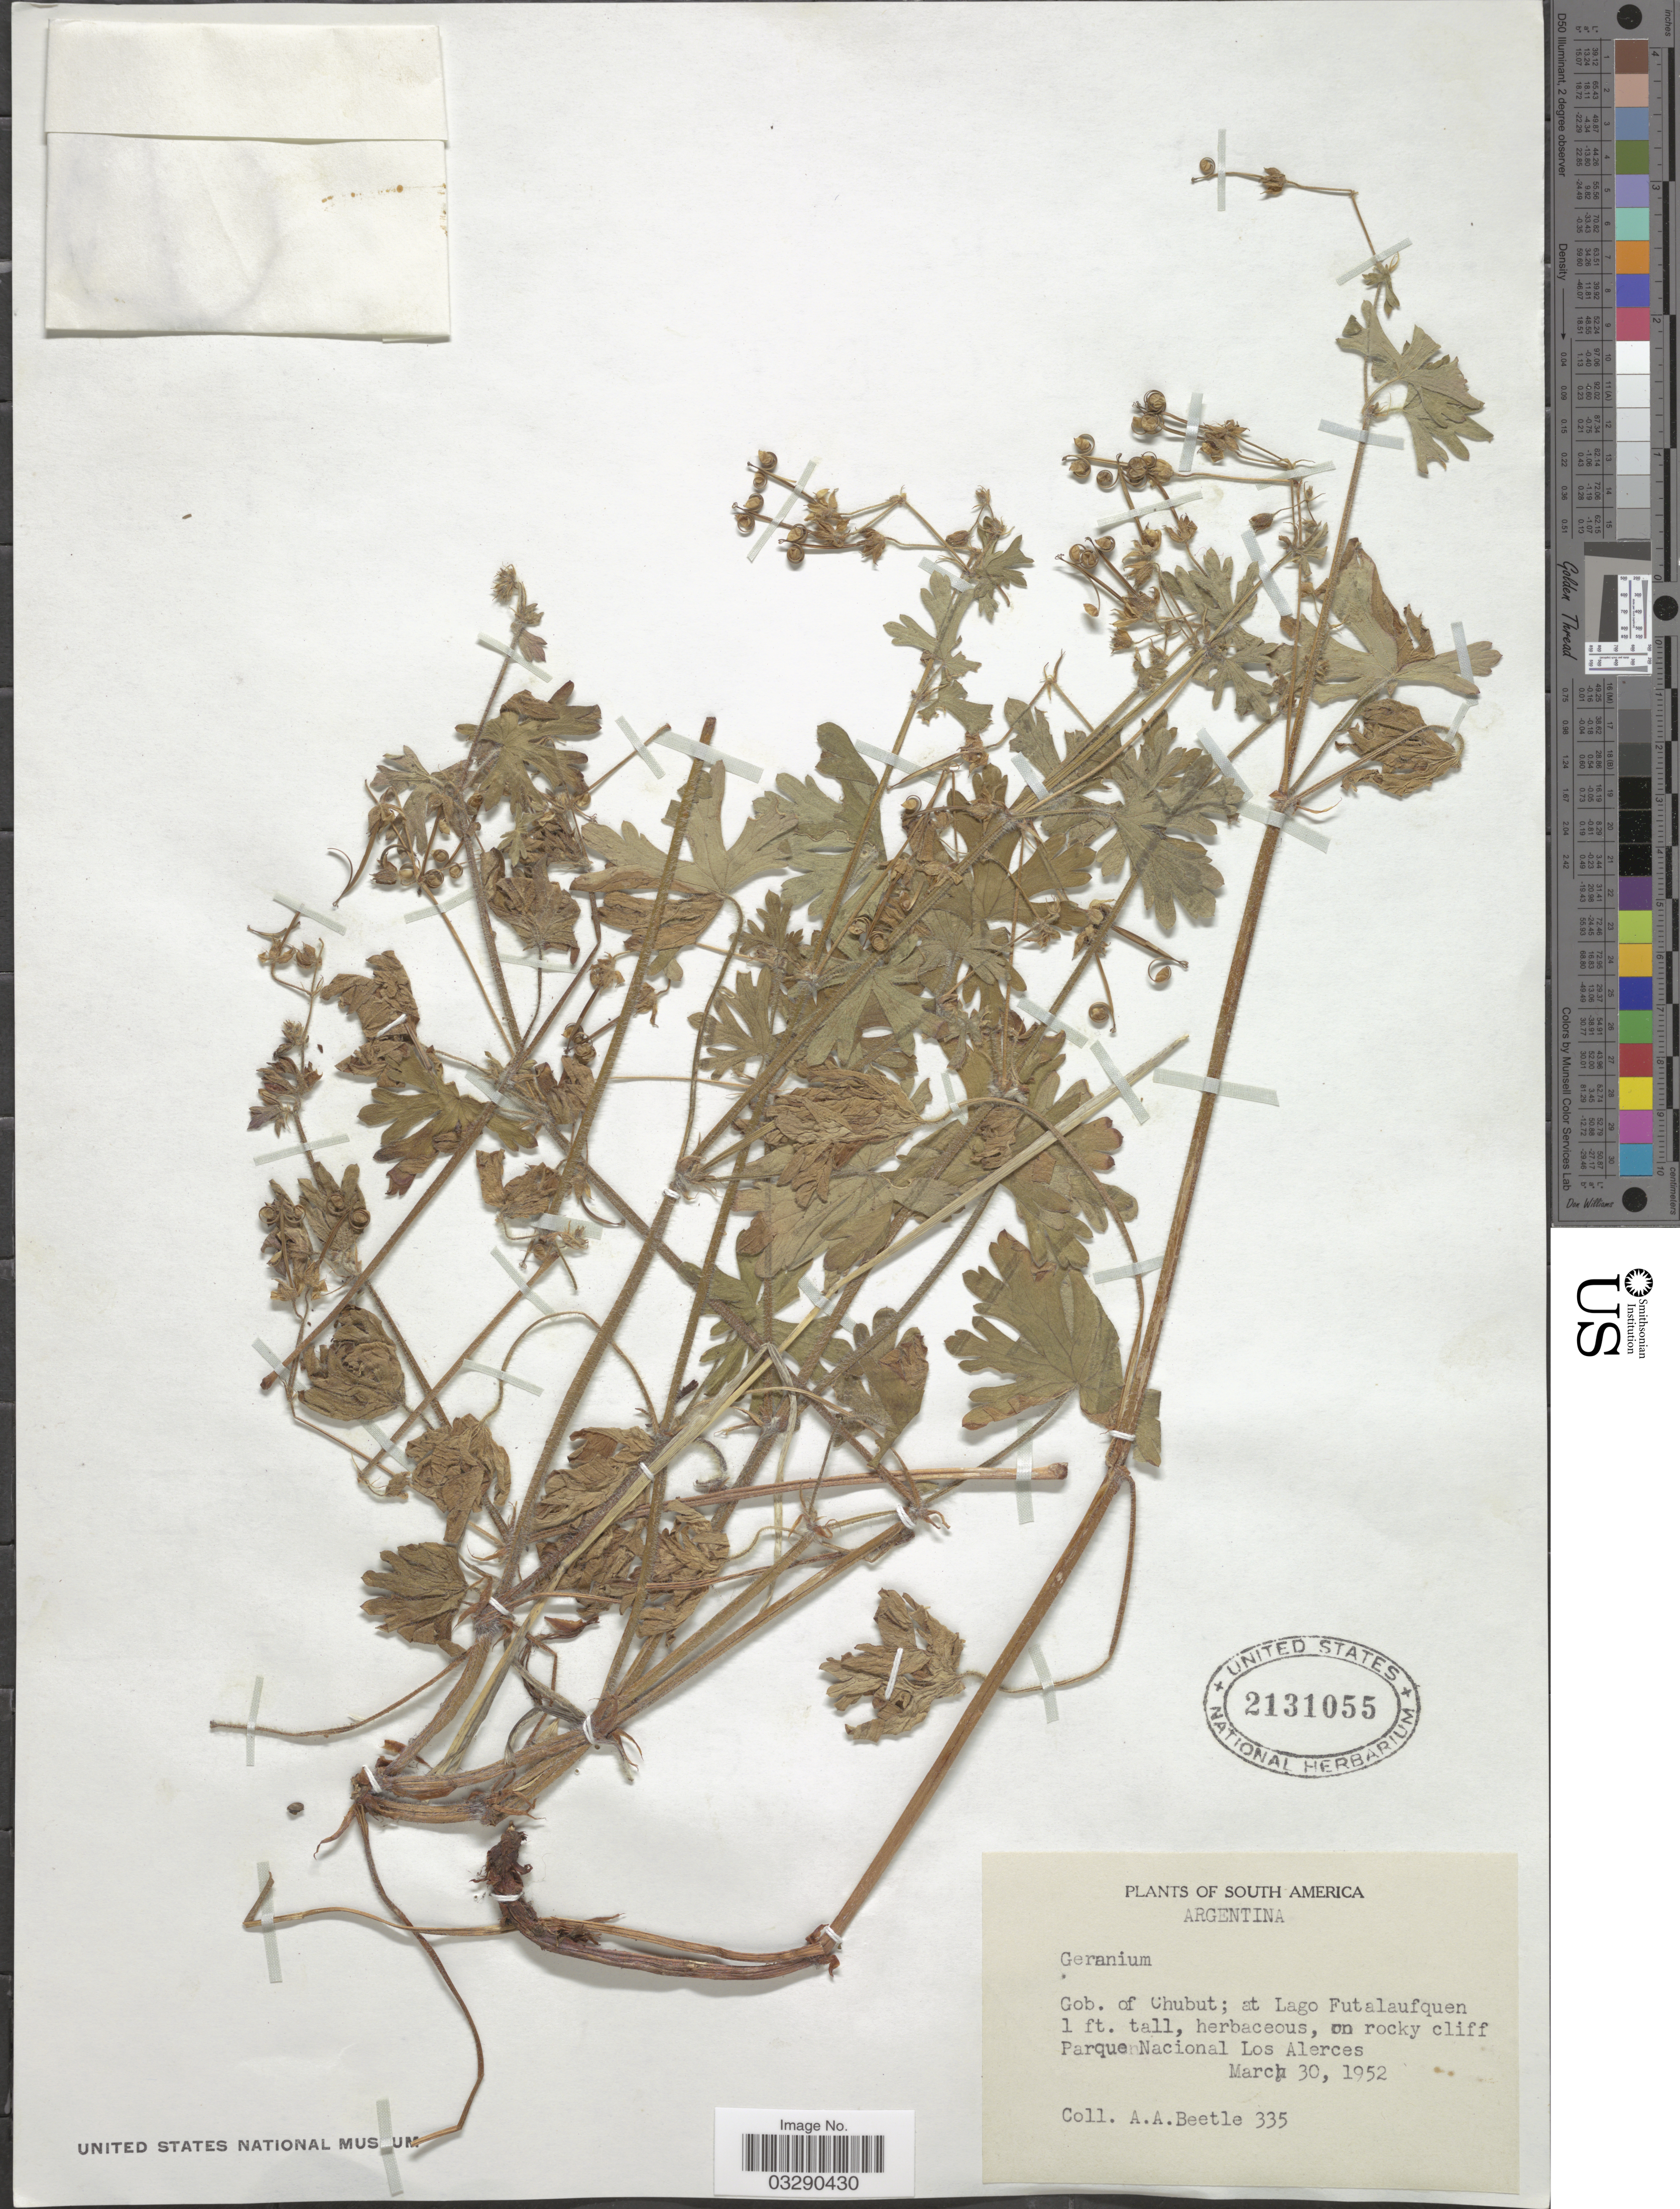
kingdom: Plantae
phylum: Tracheophyta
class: Magnoliopsida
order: Geraniales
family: Geraniaceae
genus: Geranium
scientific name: Geranium sp.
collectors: A. A. Beetle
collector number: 335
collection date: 1952-03-30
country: Argentina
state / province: Chubut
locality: Gob. of Chubut; at Lago Futalaufquen . On rocky cliff Parque Nacional Los Alerces.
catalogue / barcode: US 2131055